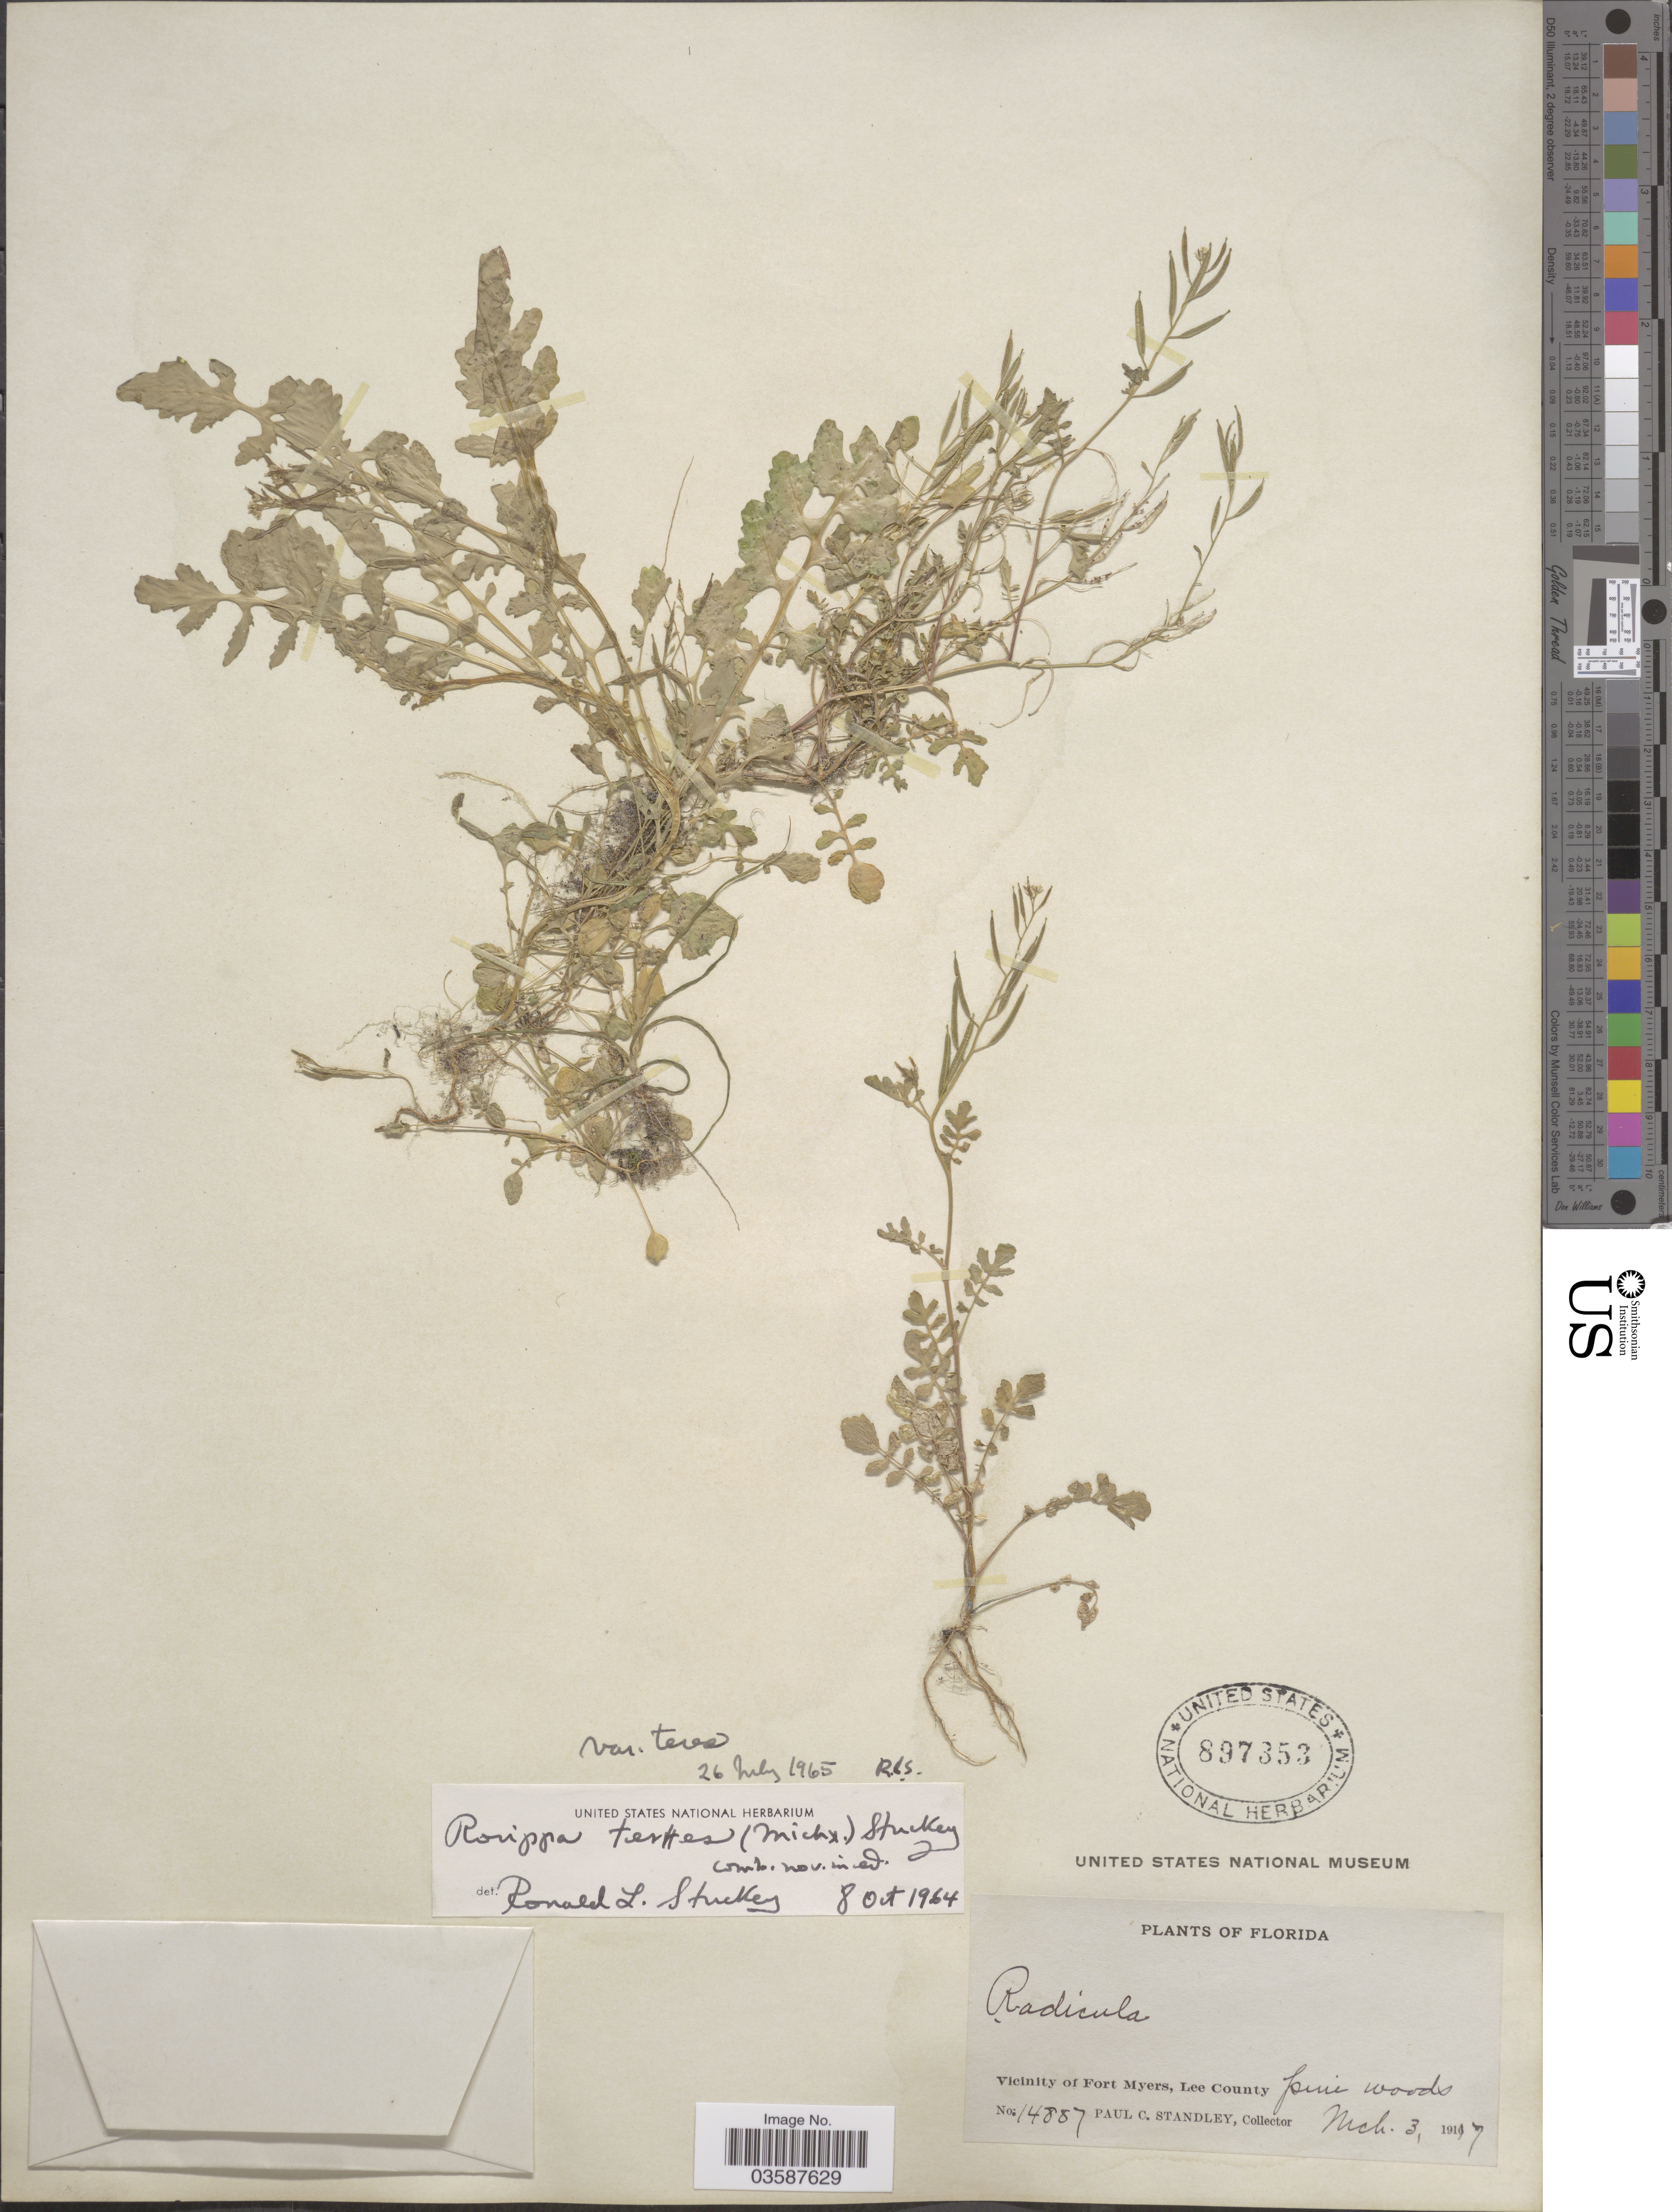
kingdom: Plantae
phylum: Tracheophyta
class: Magnoliopsida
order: Brassicales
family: Brassicaceae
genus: Rorippa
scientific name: Rorippa teres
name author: (Michx.) Stuckey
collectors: P. C. Standley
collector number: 14887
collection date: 1917-03-03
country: United States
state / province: Florida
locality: Vicinity of Fort Myers, Lee County. Pine woods.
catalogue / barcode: US 897353